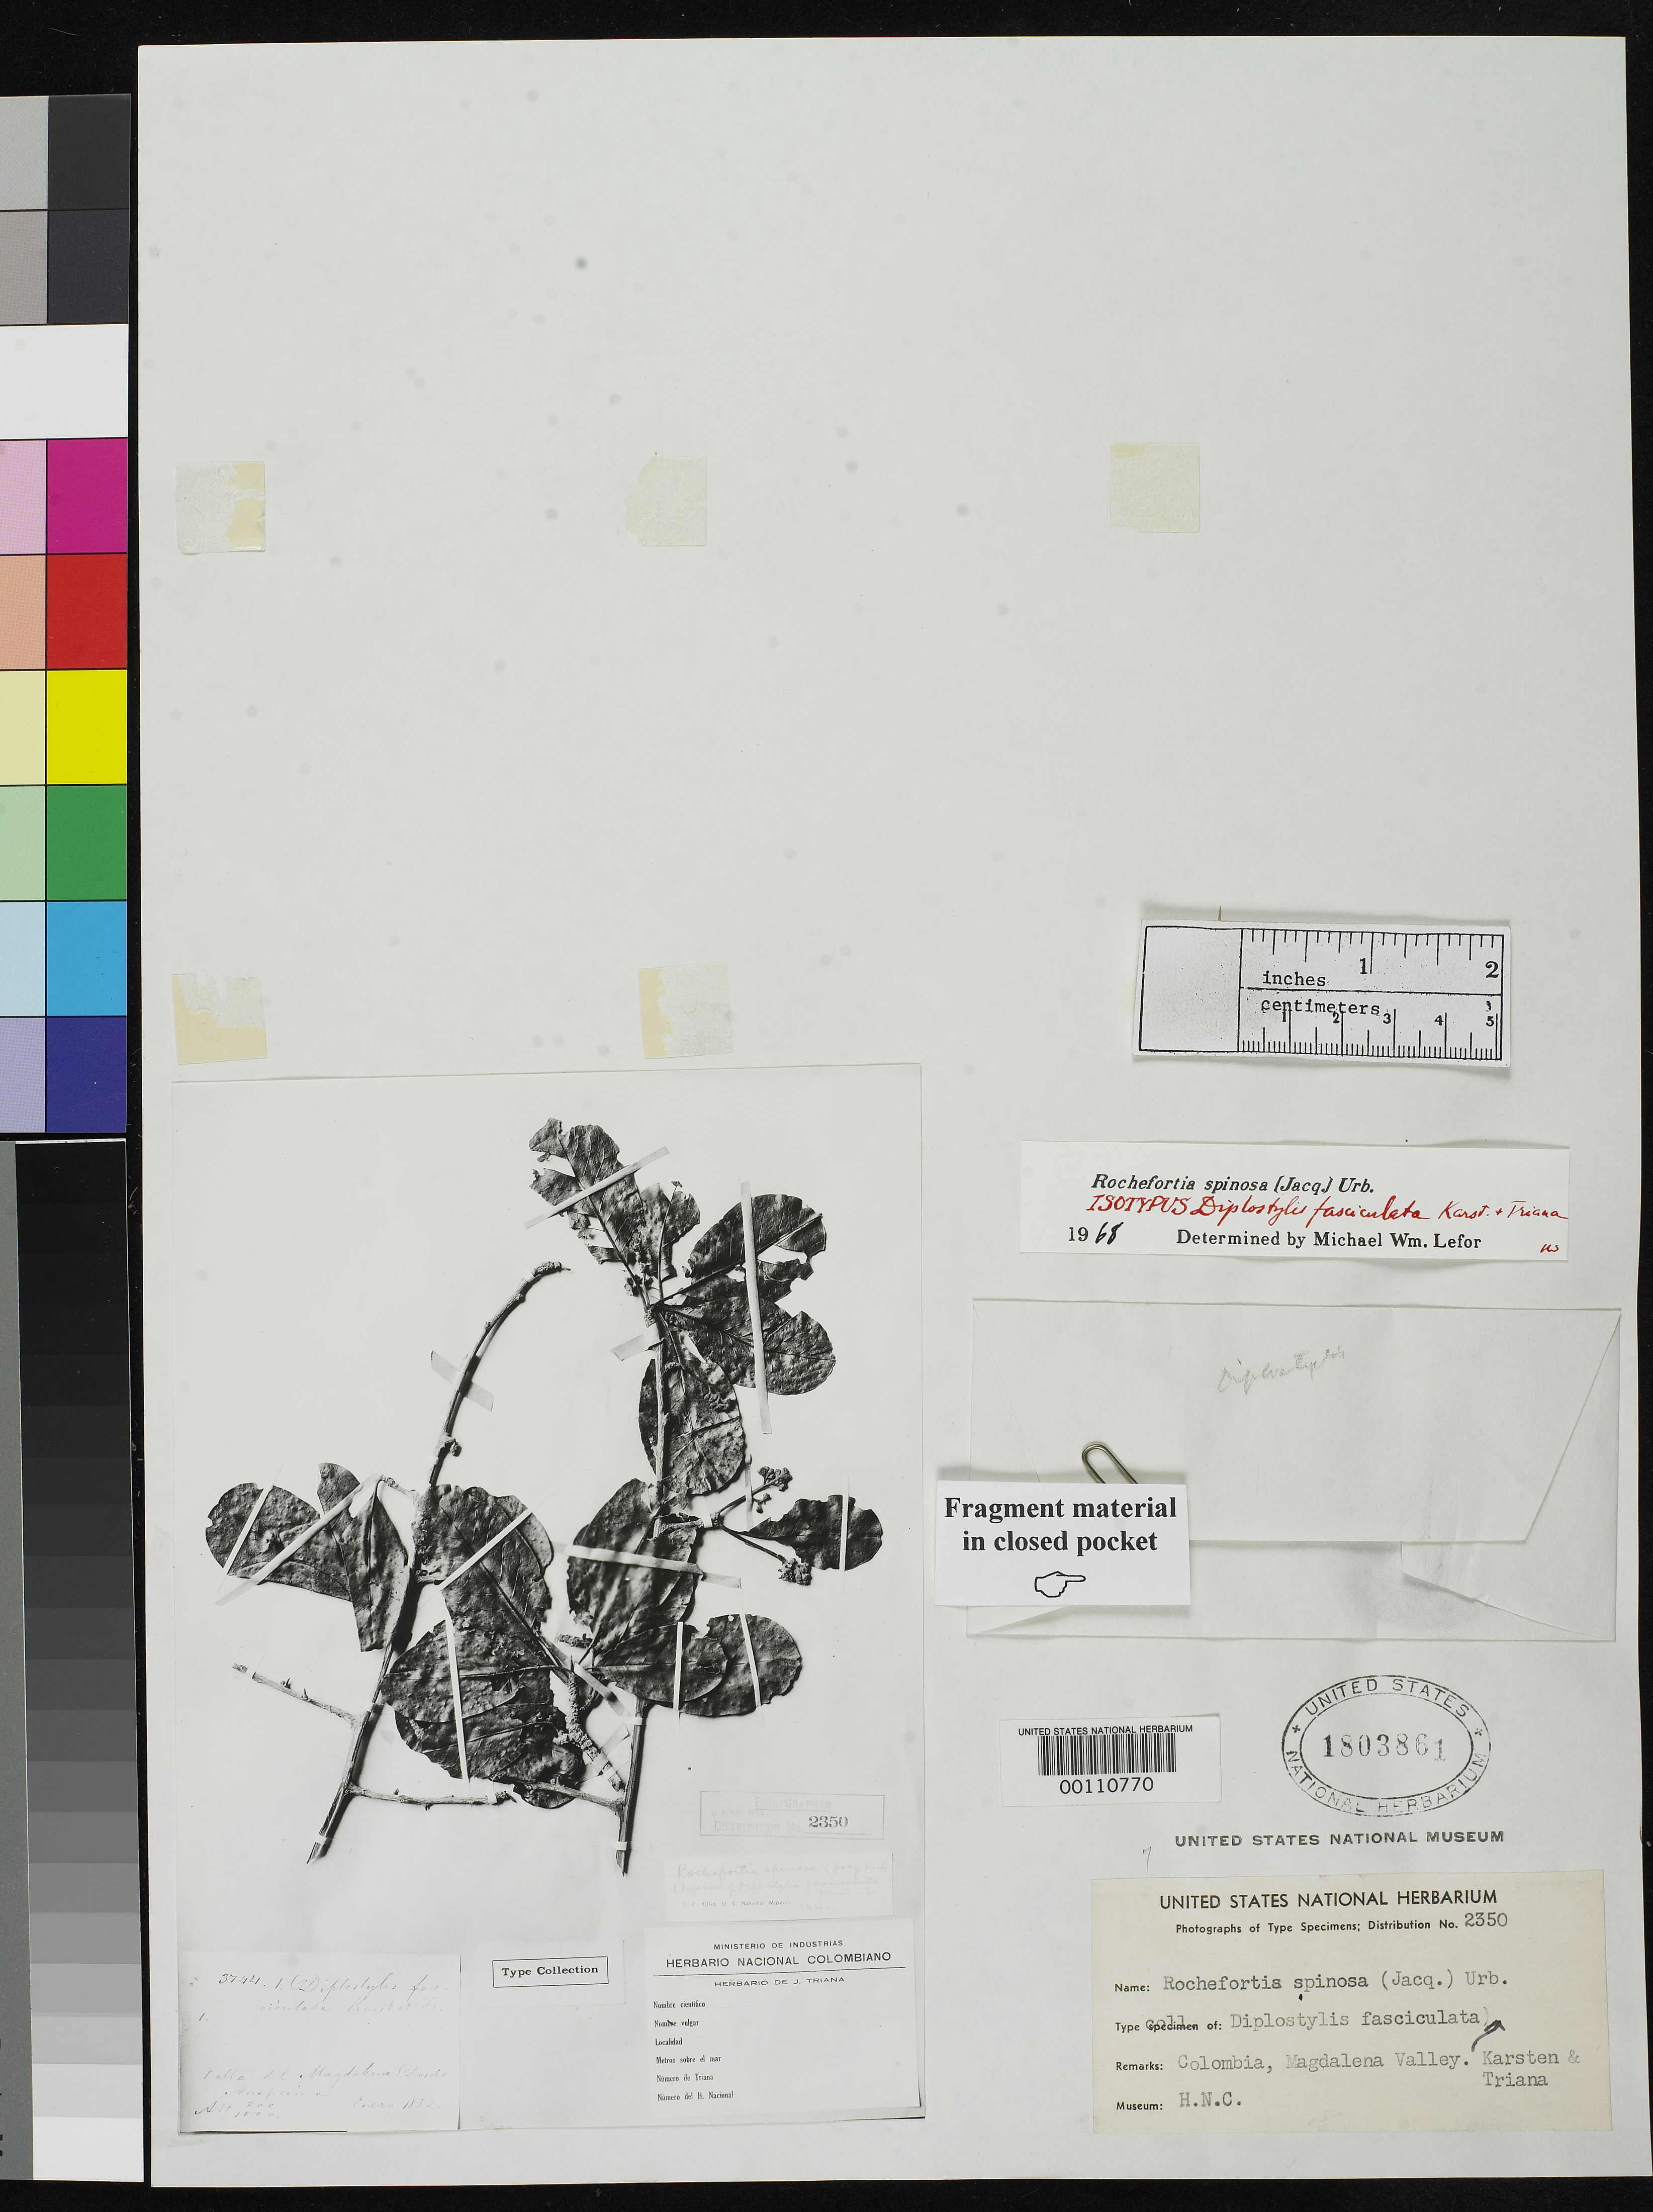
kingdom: Plantae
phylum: Tracheophyta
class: Magnoliopsida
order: Boraginales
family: Ehretiaceae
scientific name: Dyplostylis fasciculata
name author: H. Karst. & Triana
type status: Type Material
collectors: H. Karsten & J. J. Triana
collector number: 2350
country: Colombia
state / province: Magdalena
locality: Magdalena Valley.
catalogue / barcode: US 1803861